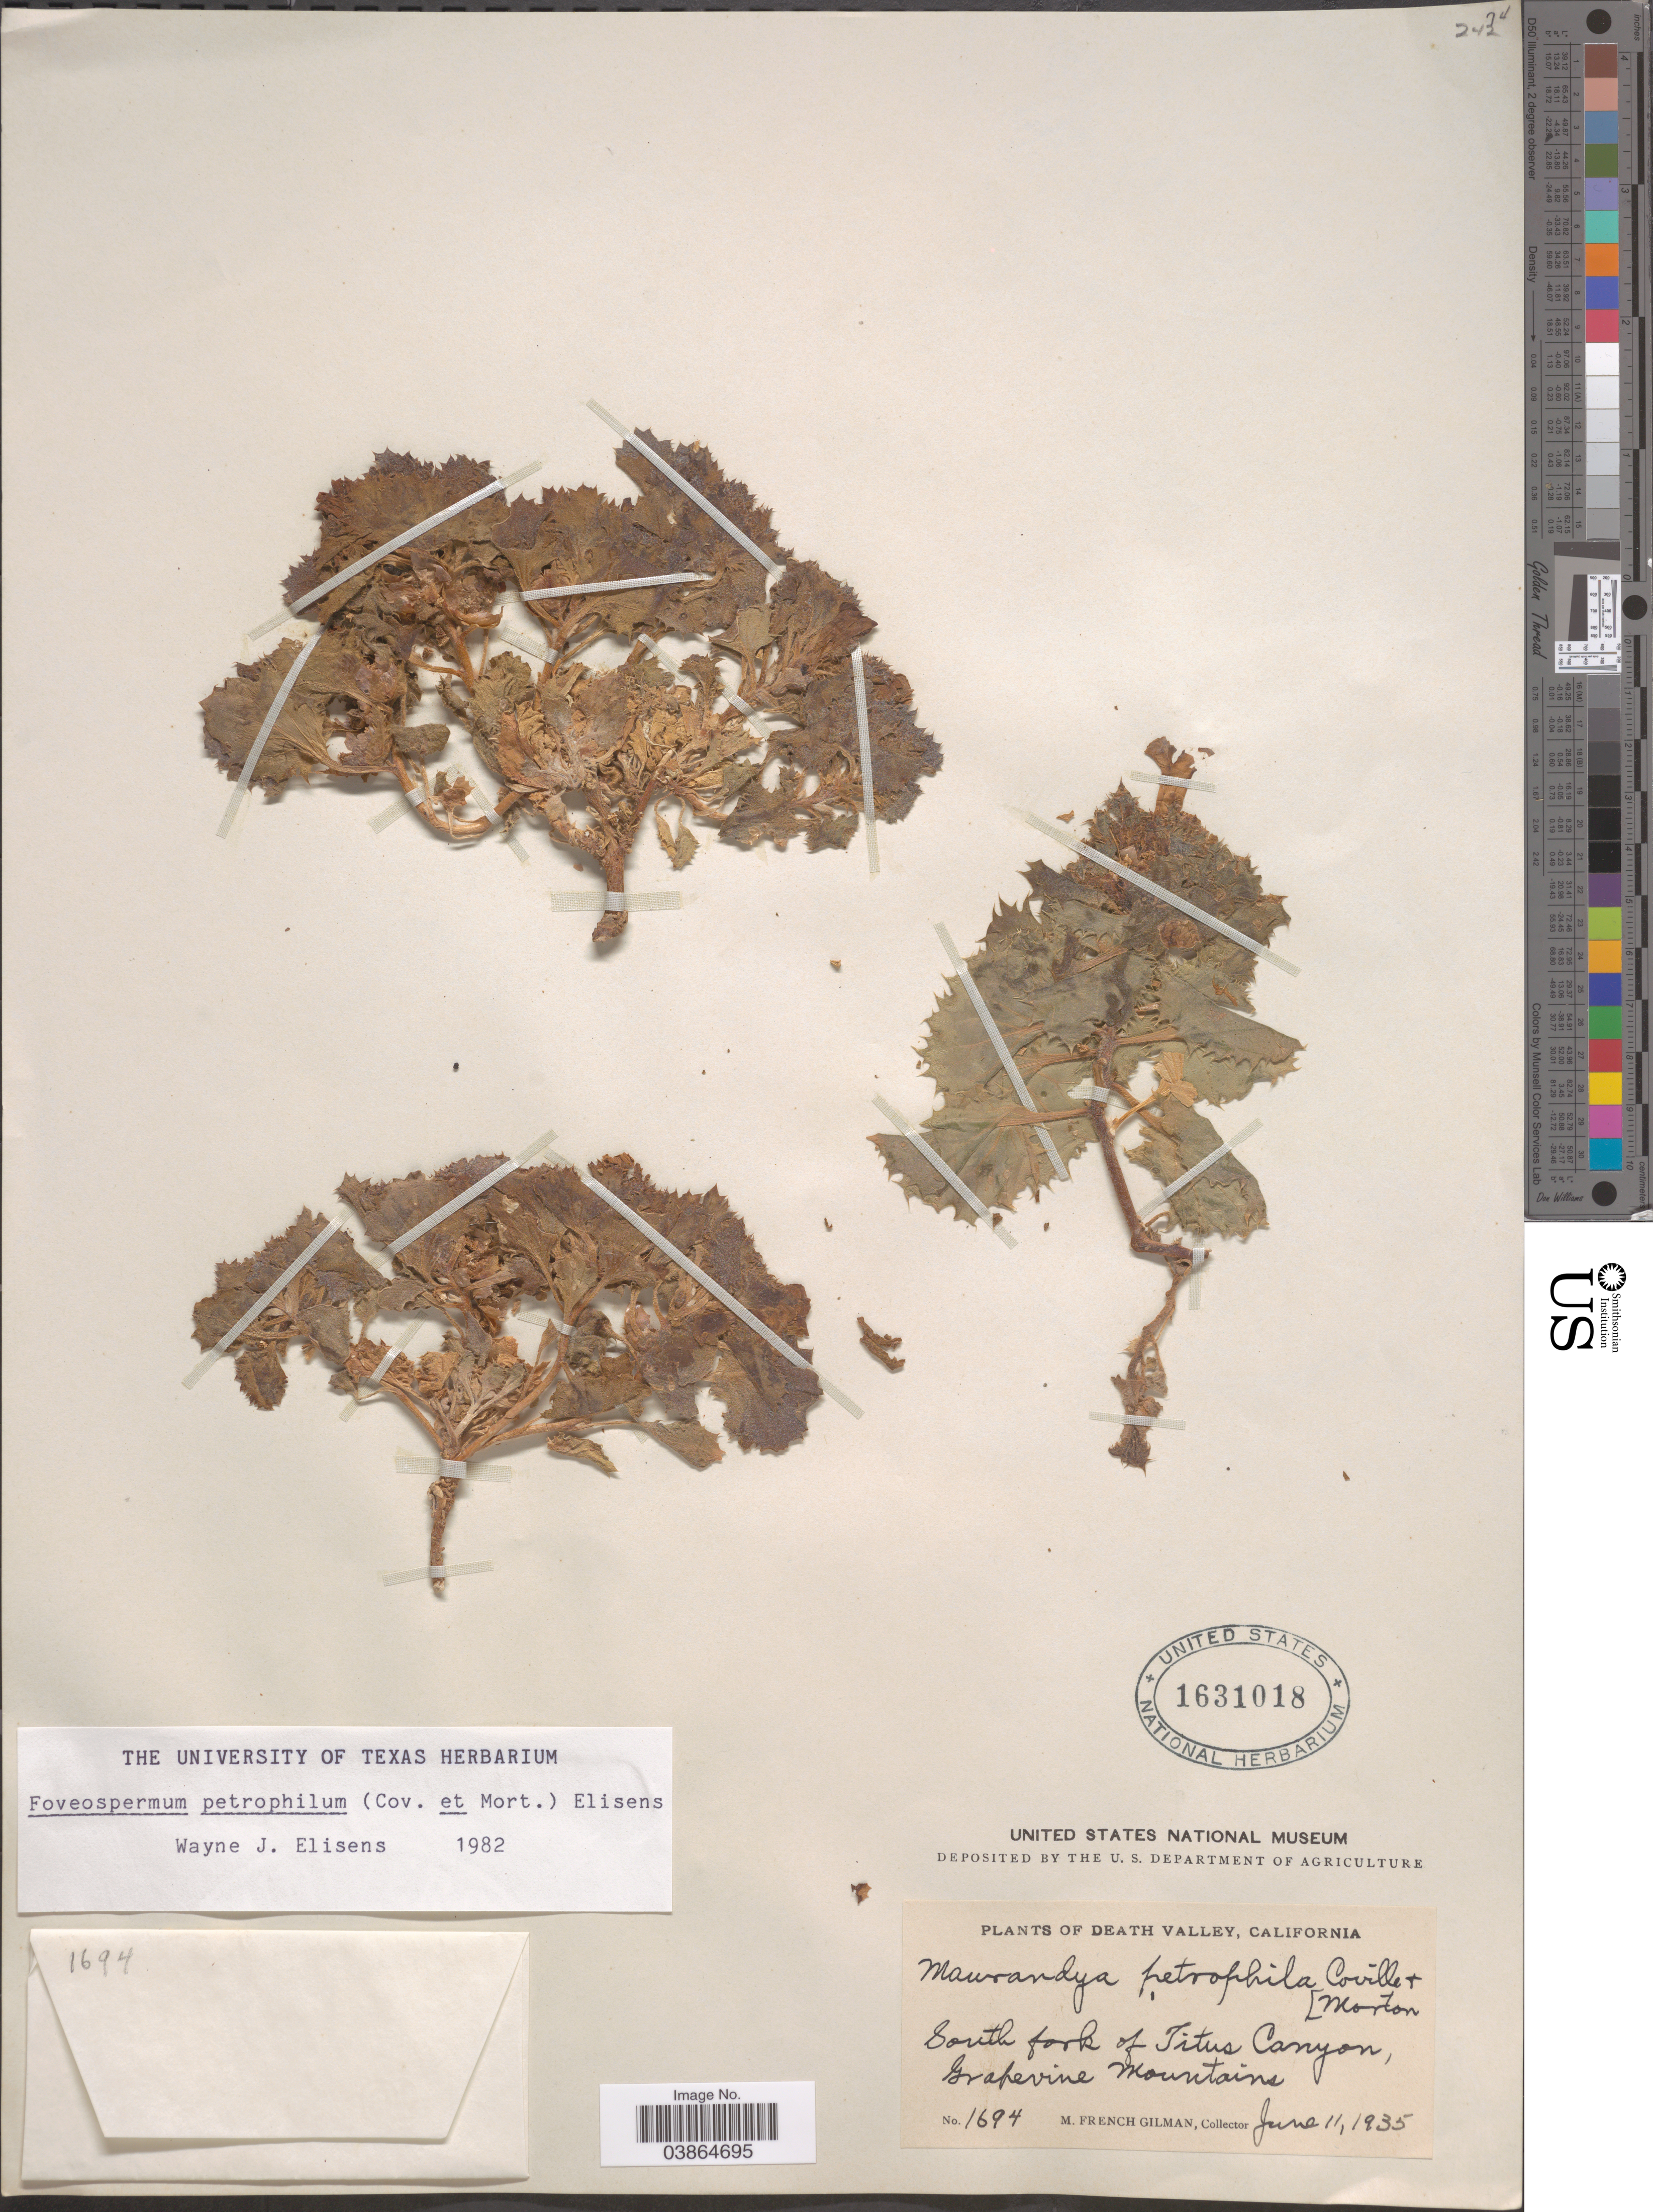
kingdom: Plantae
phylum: Tracheophyta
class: Magnoliopsida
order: Lamiales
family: Plantaginaceae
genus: Maurandya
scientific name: Maurandya petrophila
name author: Coville & C.V. Morton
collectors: M. F. Gilman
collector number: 1694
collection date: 1935-06-11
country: United States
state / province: California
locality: Death Valley. South fork of Titus Canyon, Grapevine Mountain.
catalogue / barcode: US 1631018